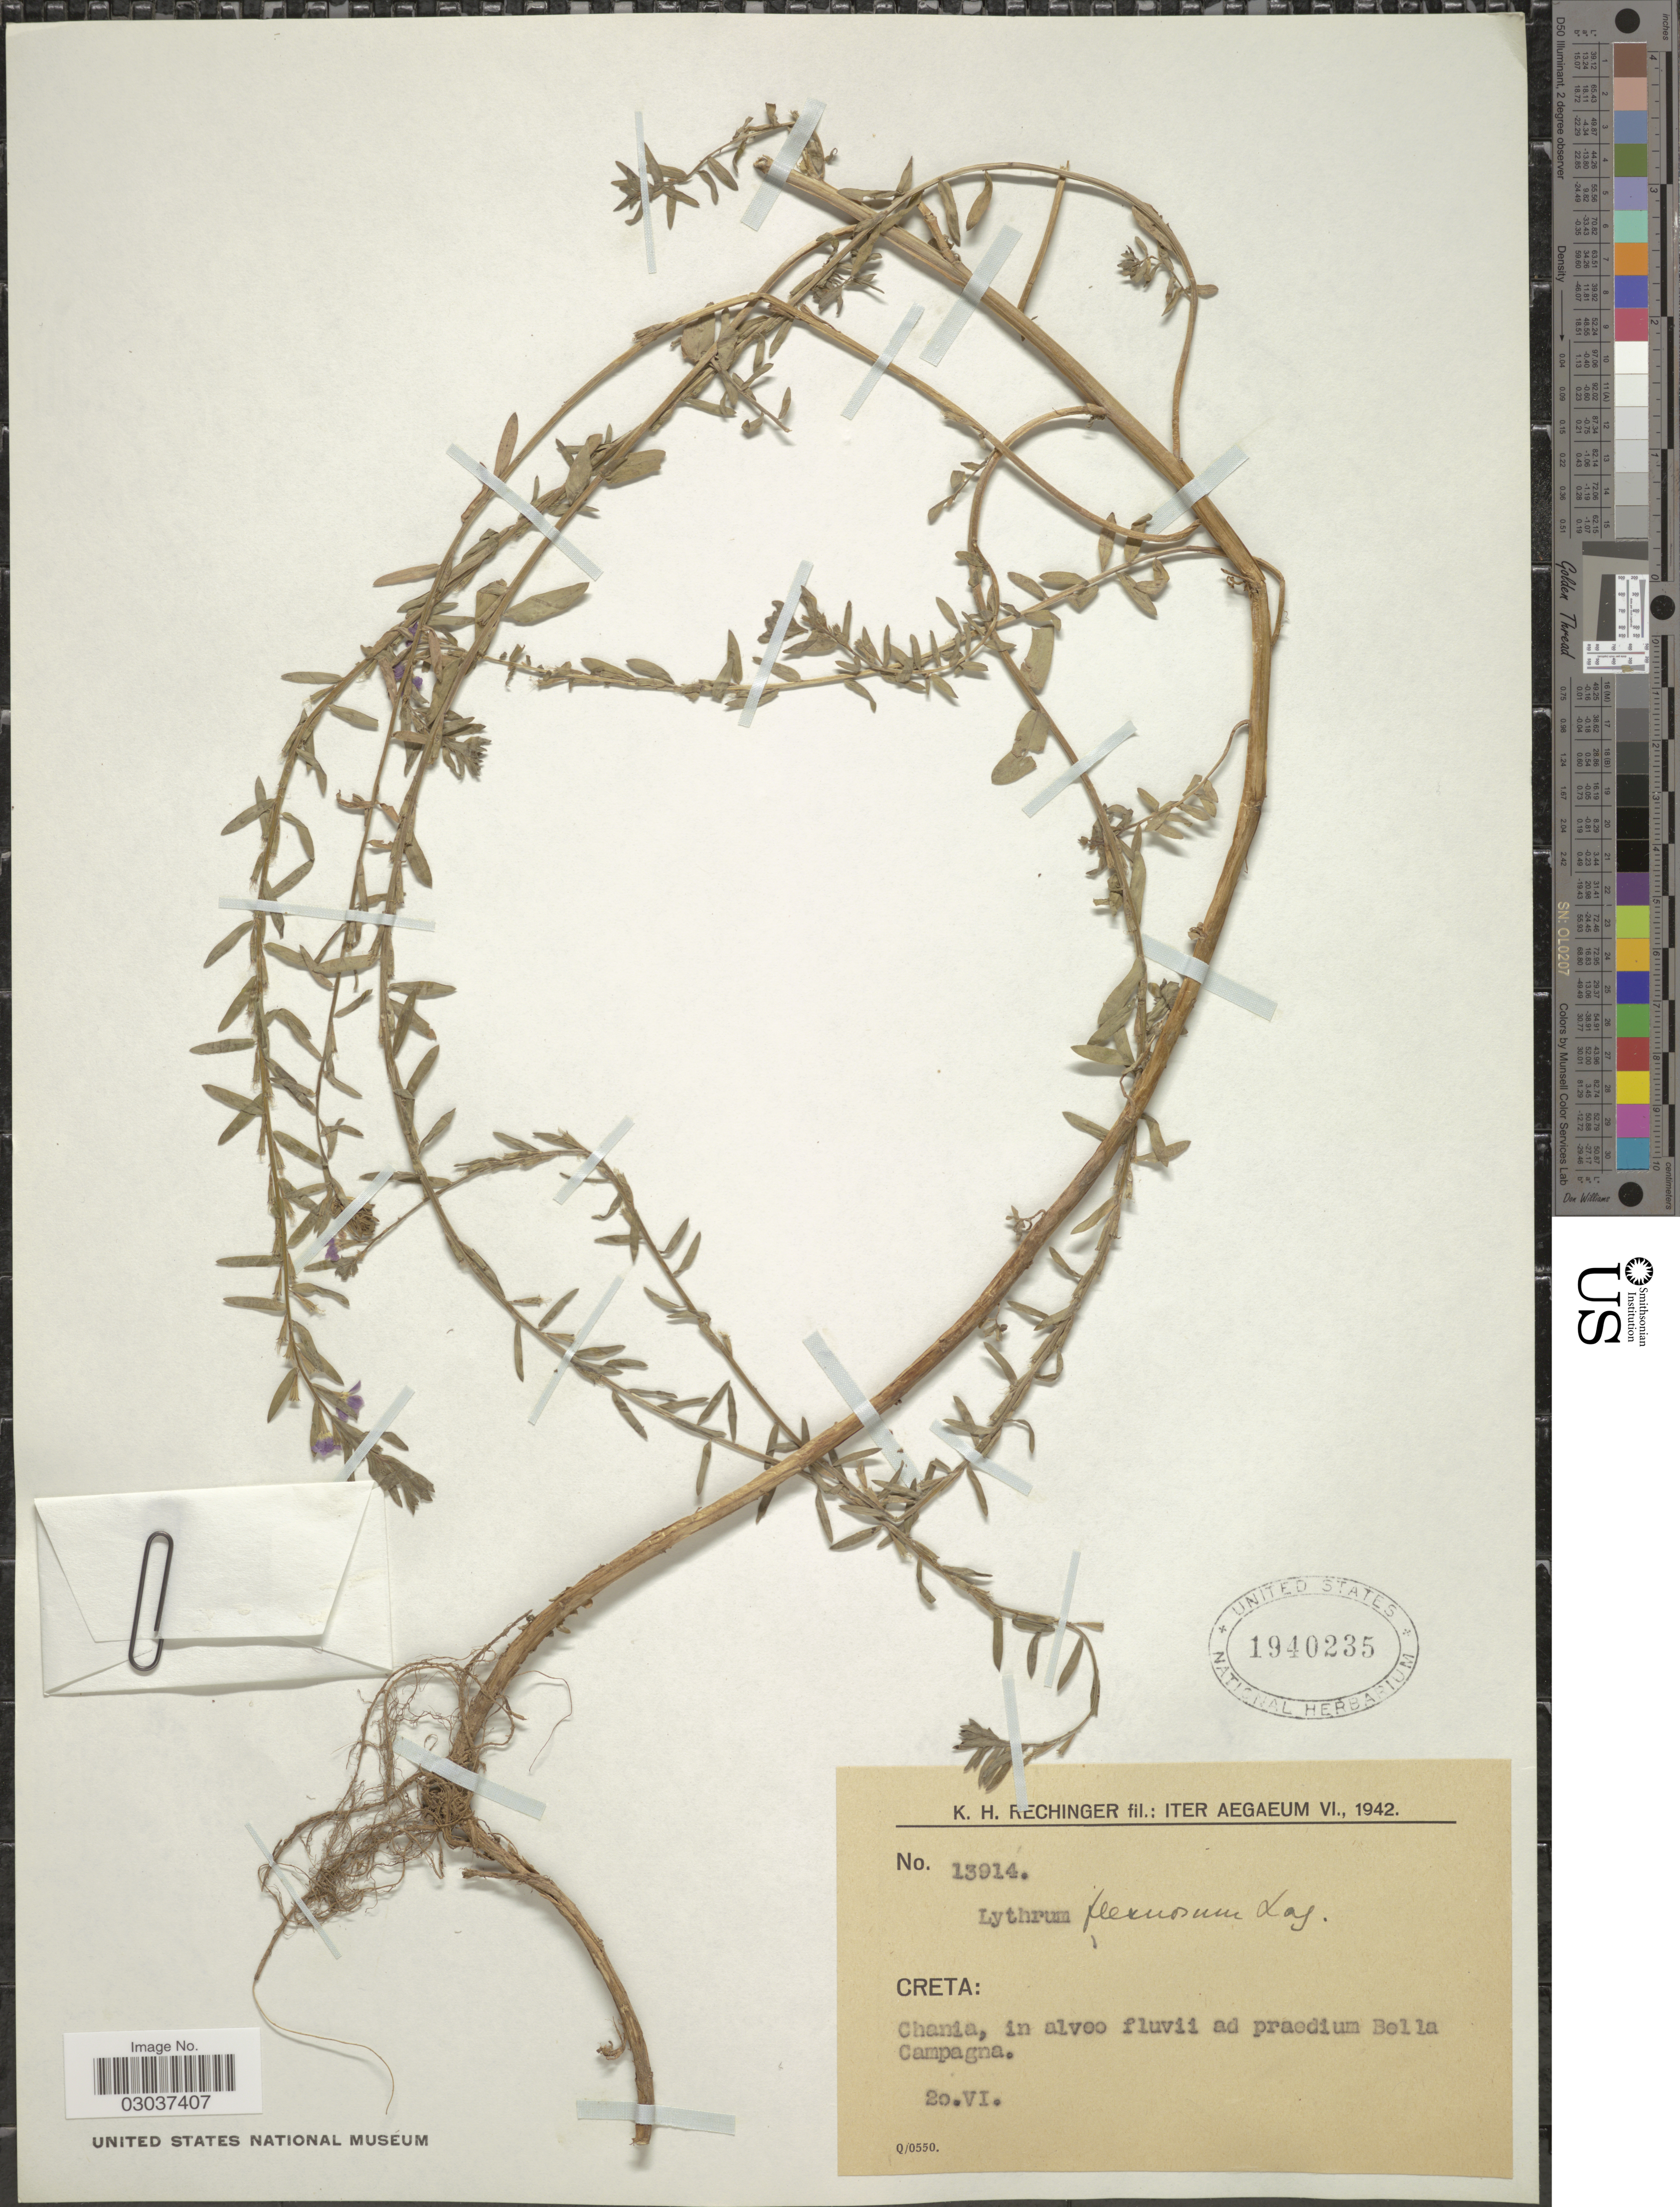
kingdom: Plantae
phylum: Tracheophyta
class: Magnoliopsida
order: Myrtales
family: Lythraceae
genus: Lythrum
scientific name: Lythrum flexuosum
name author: Lag.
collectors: K. H. Rechinger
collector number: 13914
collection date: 1942-06-20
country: Greece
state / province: Crete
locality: Creta: Chania, in alveo fluvii ad praedium Bella Campagna.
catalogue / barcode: US 1940235